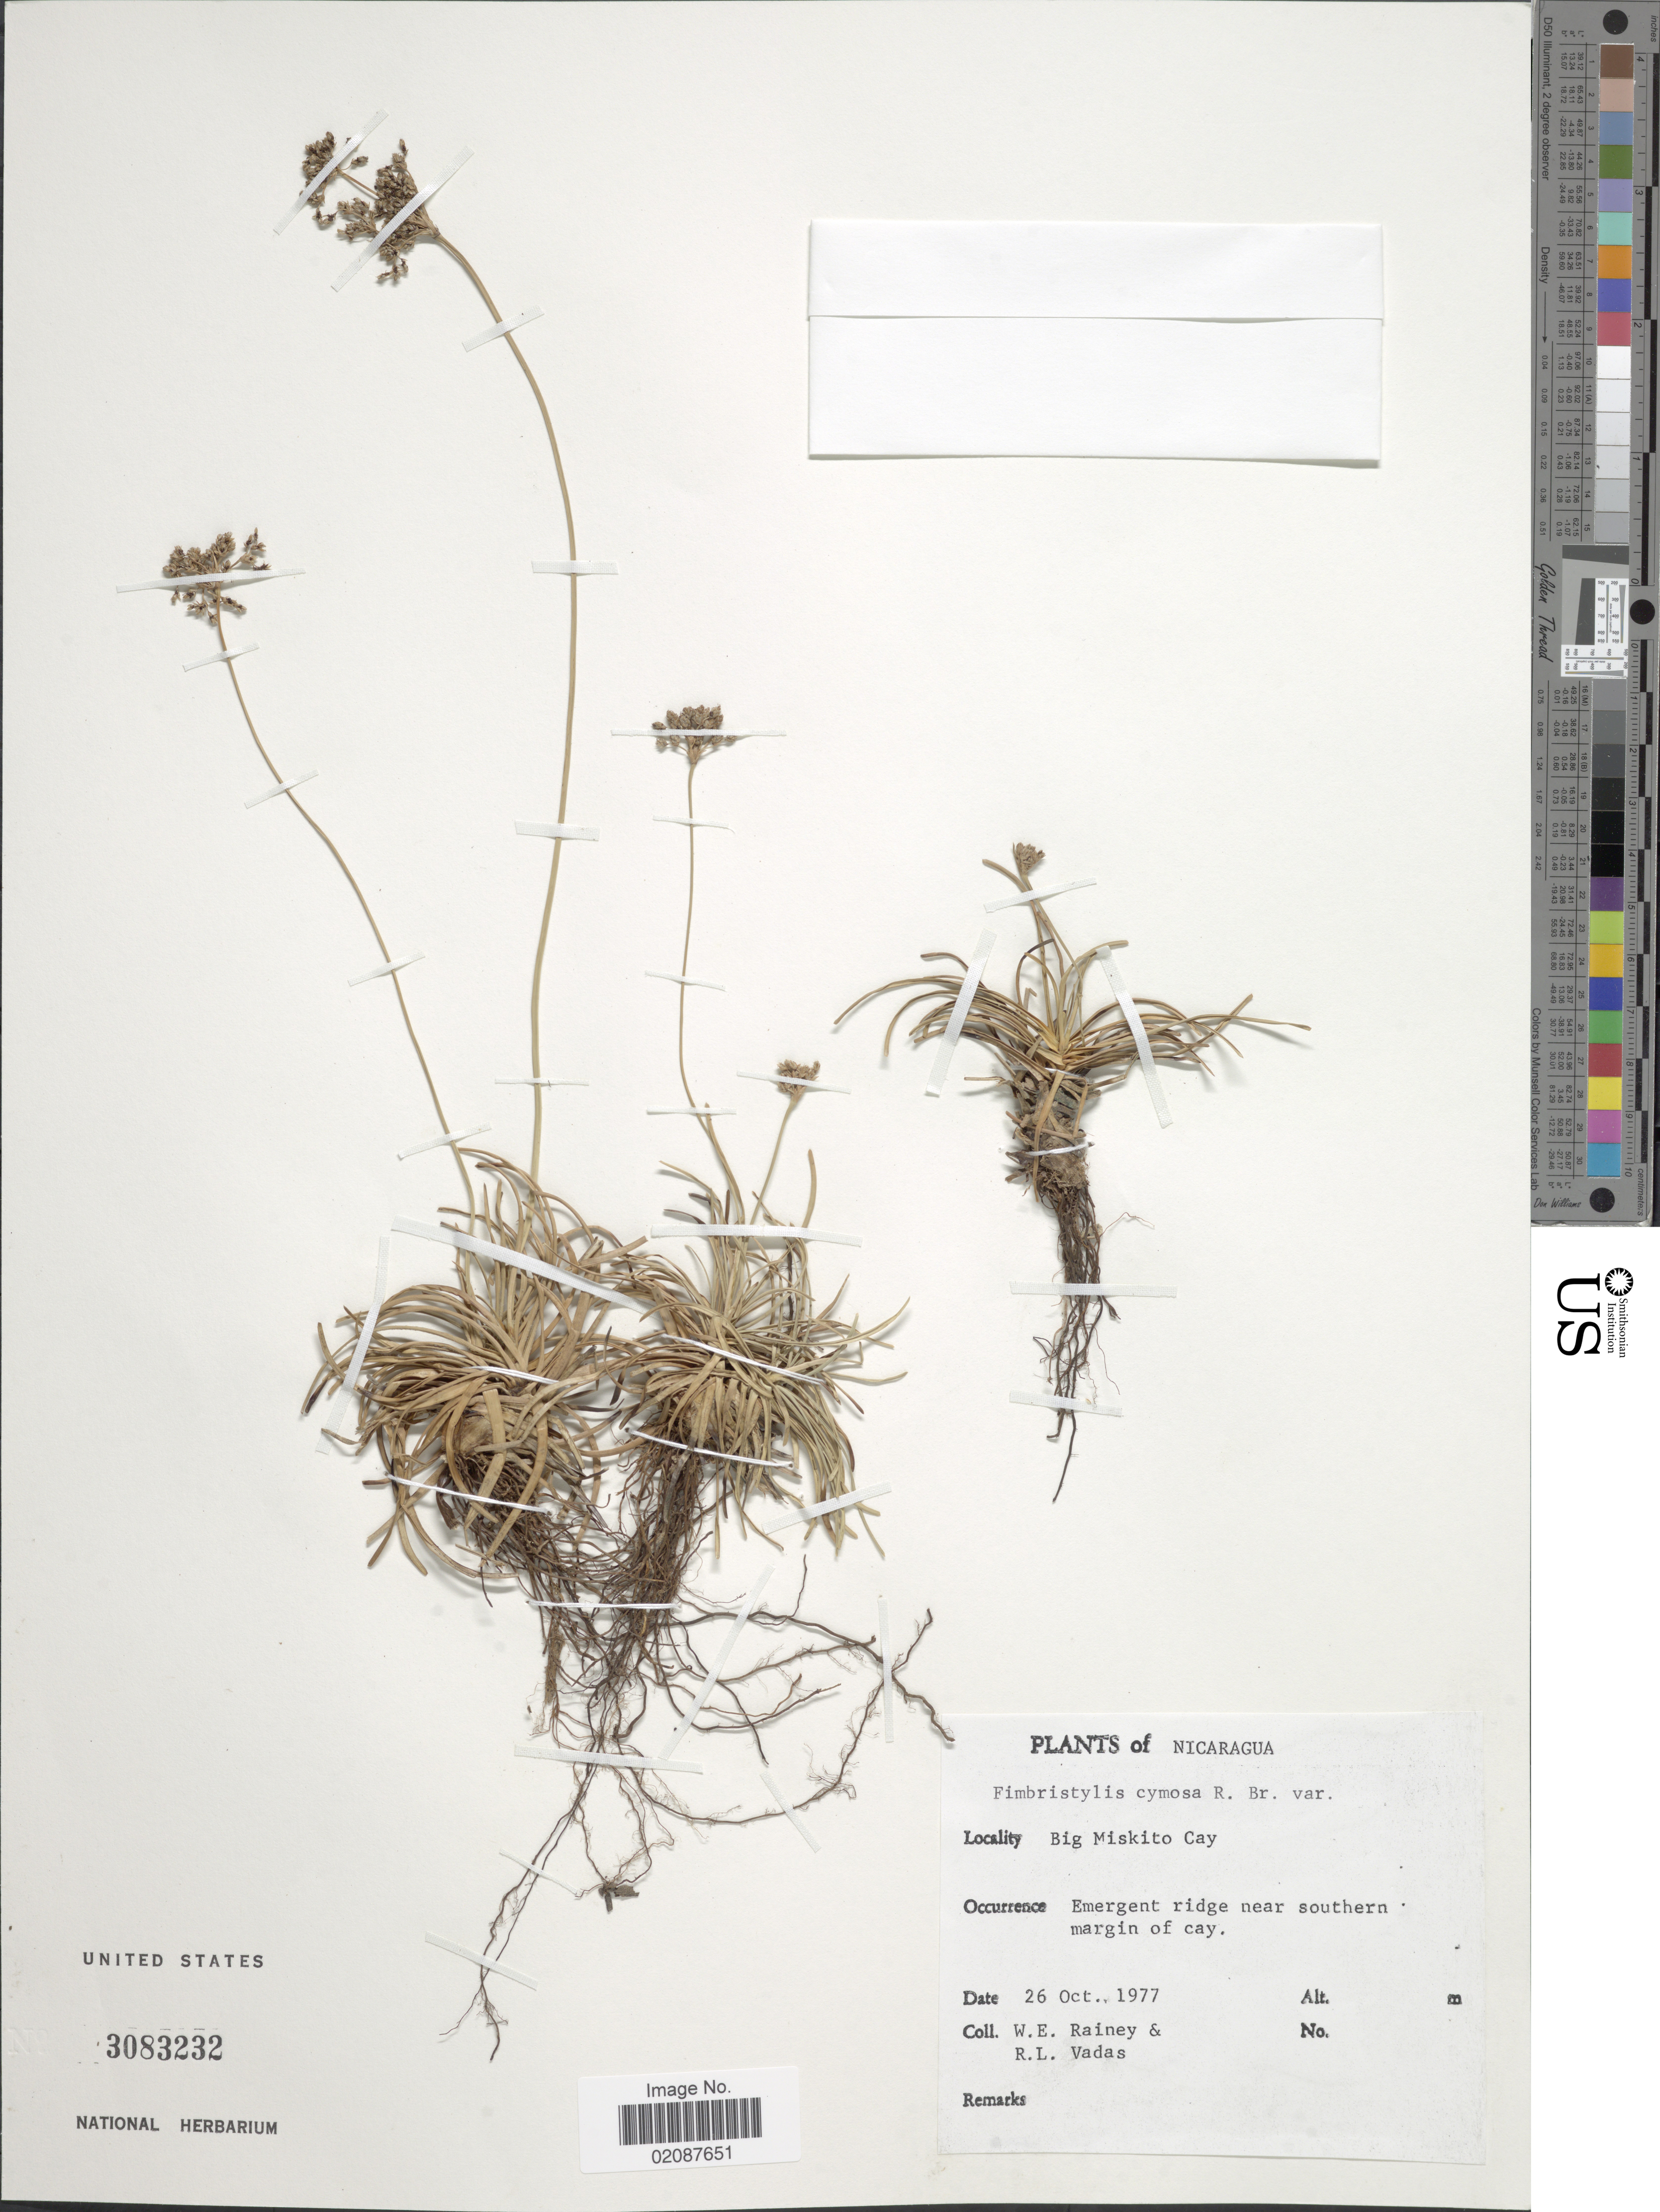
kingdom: Plantae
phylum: Tracheophyta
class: Liliopsida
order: Poales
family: Cyperaceae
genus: Fimbristylis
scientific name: Fimbristylis cymosa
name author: R. Br.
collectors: W. E. Rainey & R. Vadas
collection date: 1977-10-26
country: Nicaragua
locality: Big Miskito Cay, Emergent ridge near southern margin of cay.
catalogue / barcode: US 3083232